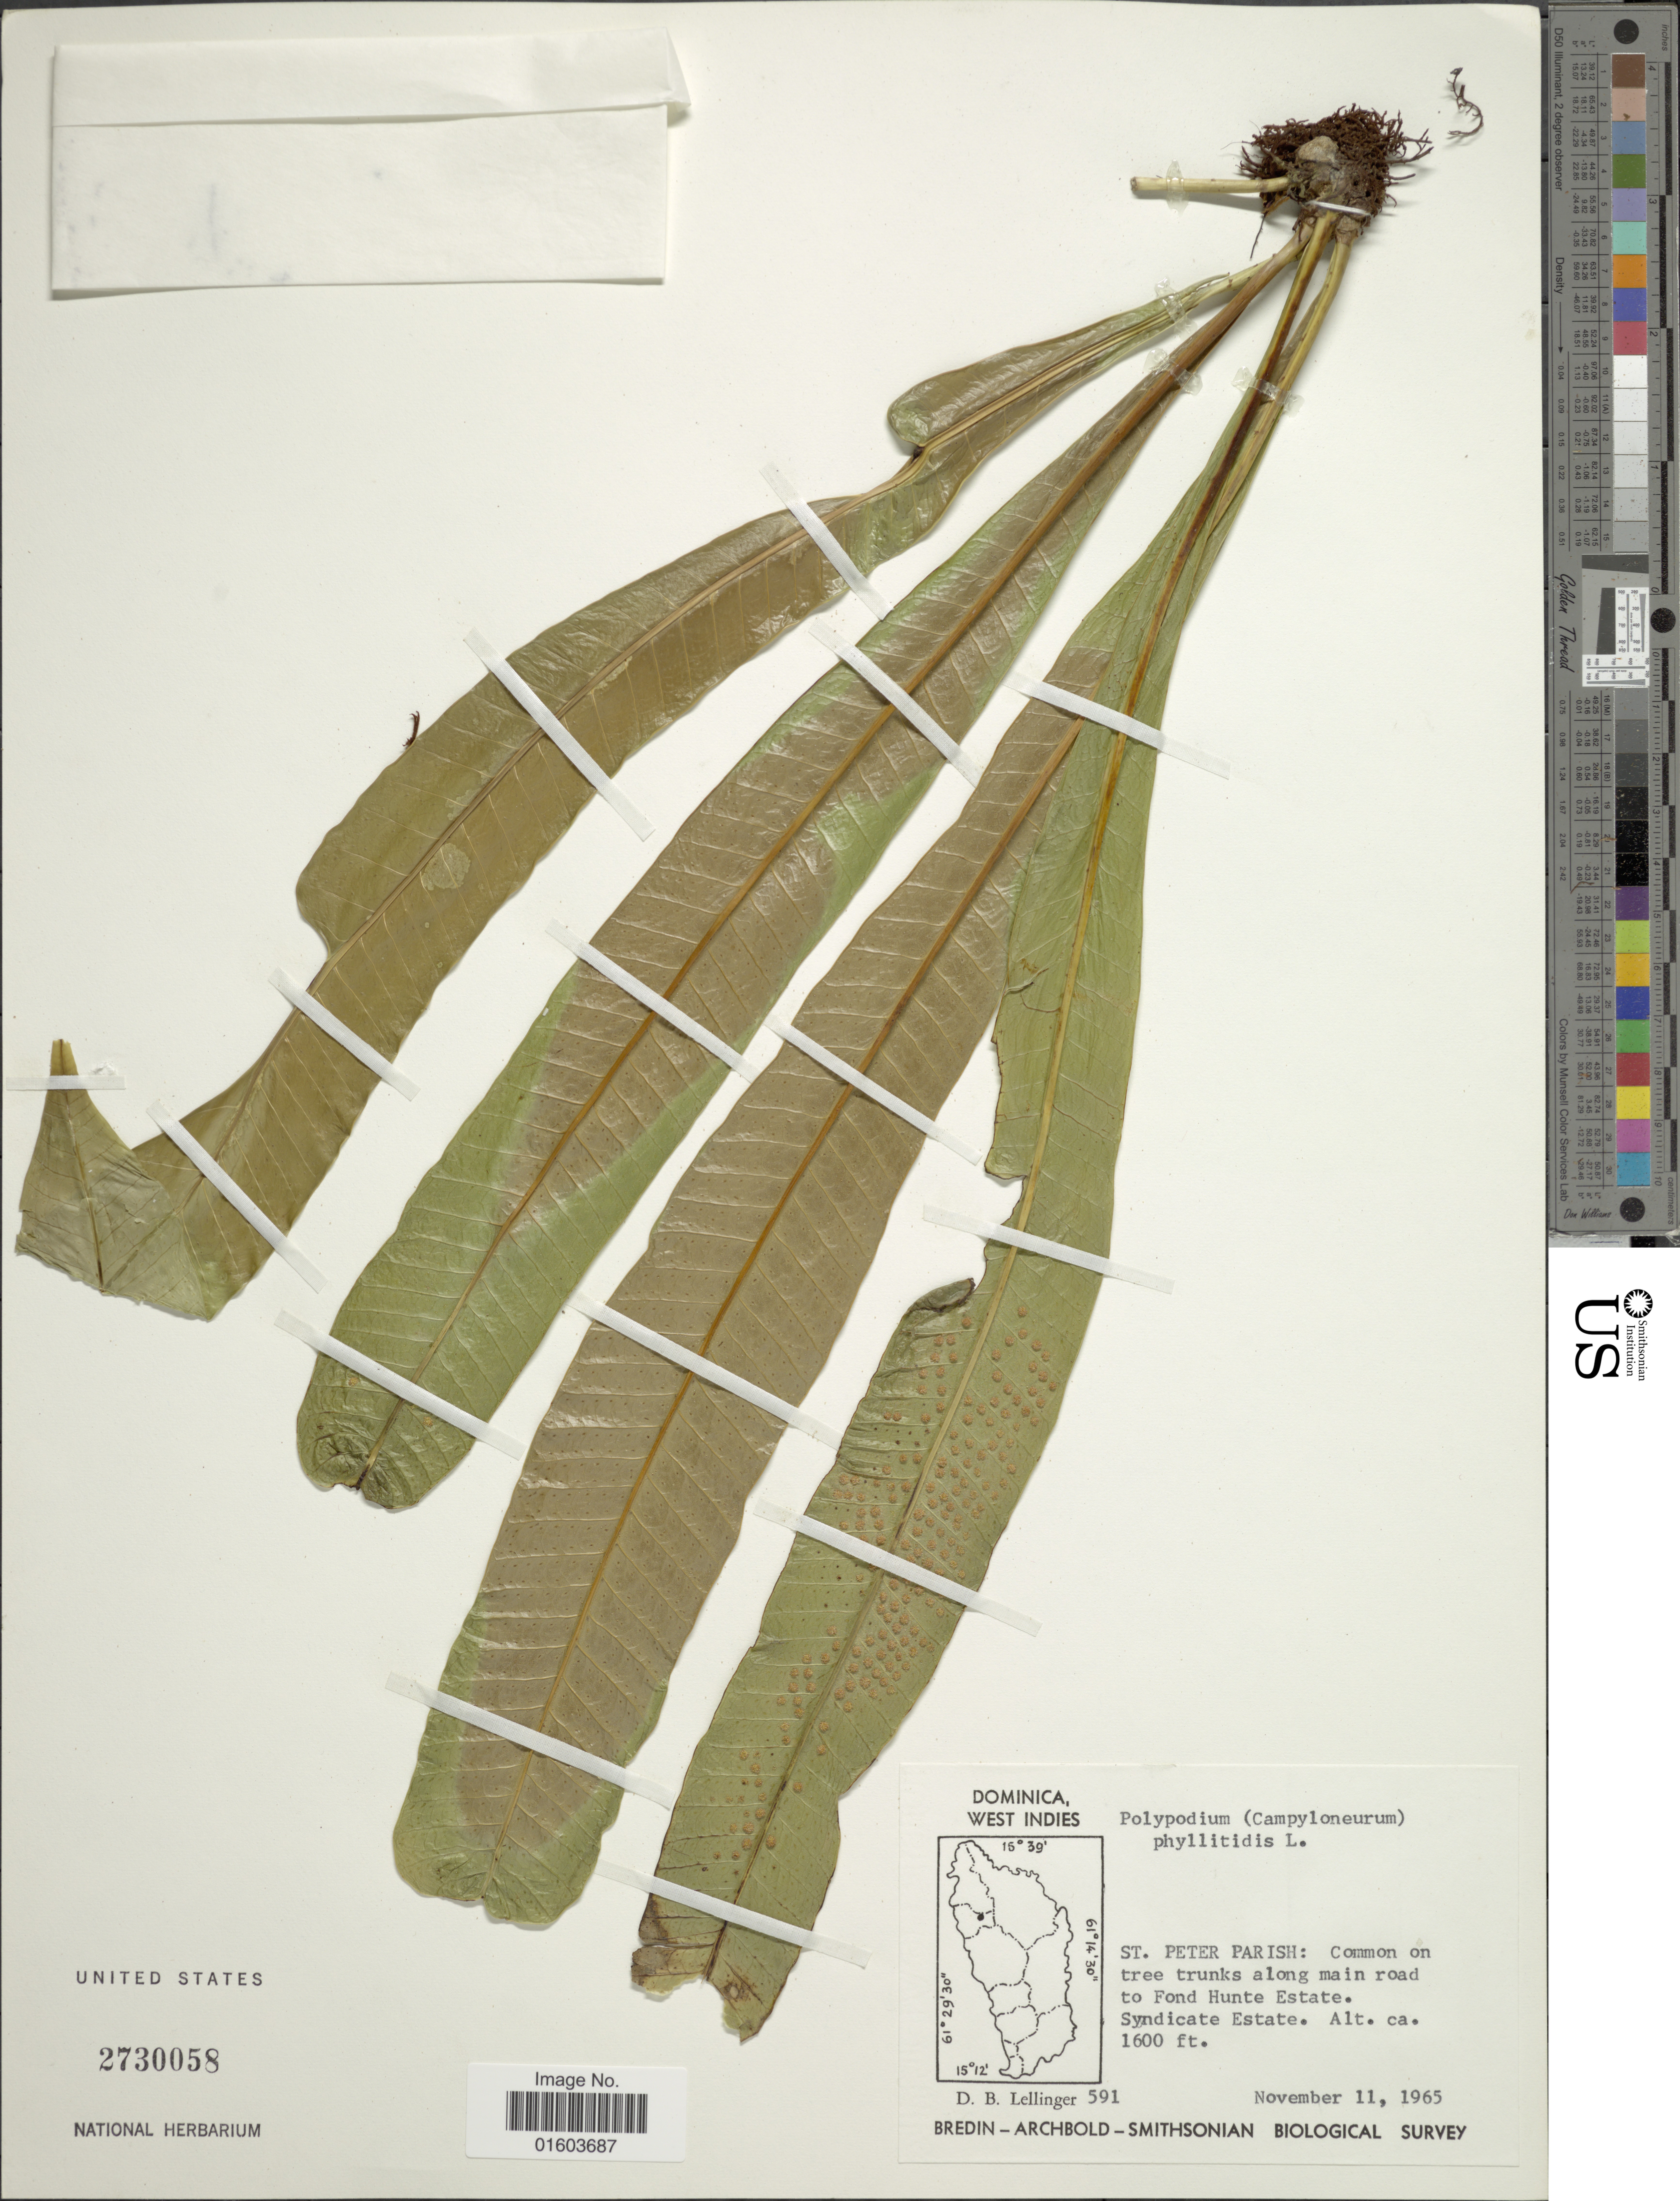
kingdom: Plantae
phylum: Tracheophyta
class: Polypodiopsida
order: Polypodiales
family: Polypodiaceae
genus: Campyloneurum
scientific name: Campyloneurum phyllitidis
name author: (L.) C. Presl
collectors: D. B. Lellinger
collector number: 591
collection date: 1965-11-11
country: Dominica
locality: Dominica, St. Peter Parish: Common tree trunks along main road to Fond Hunte Estate. Syndicate Estate.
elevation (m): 488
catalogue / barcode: US 2730058